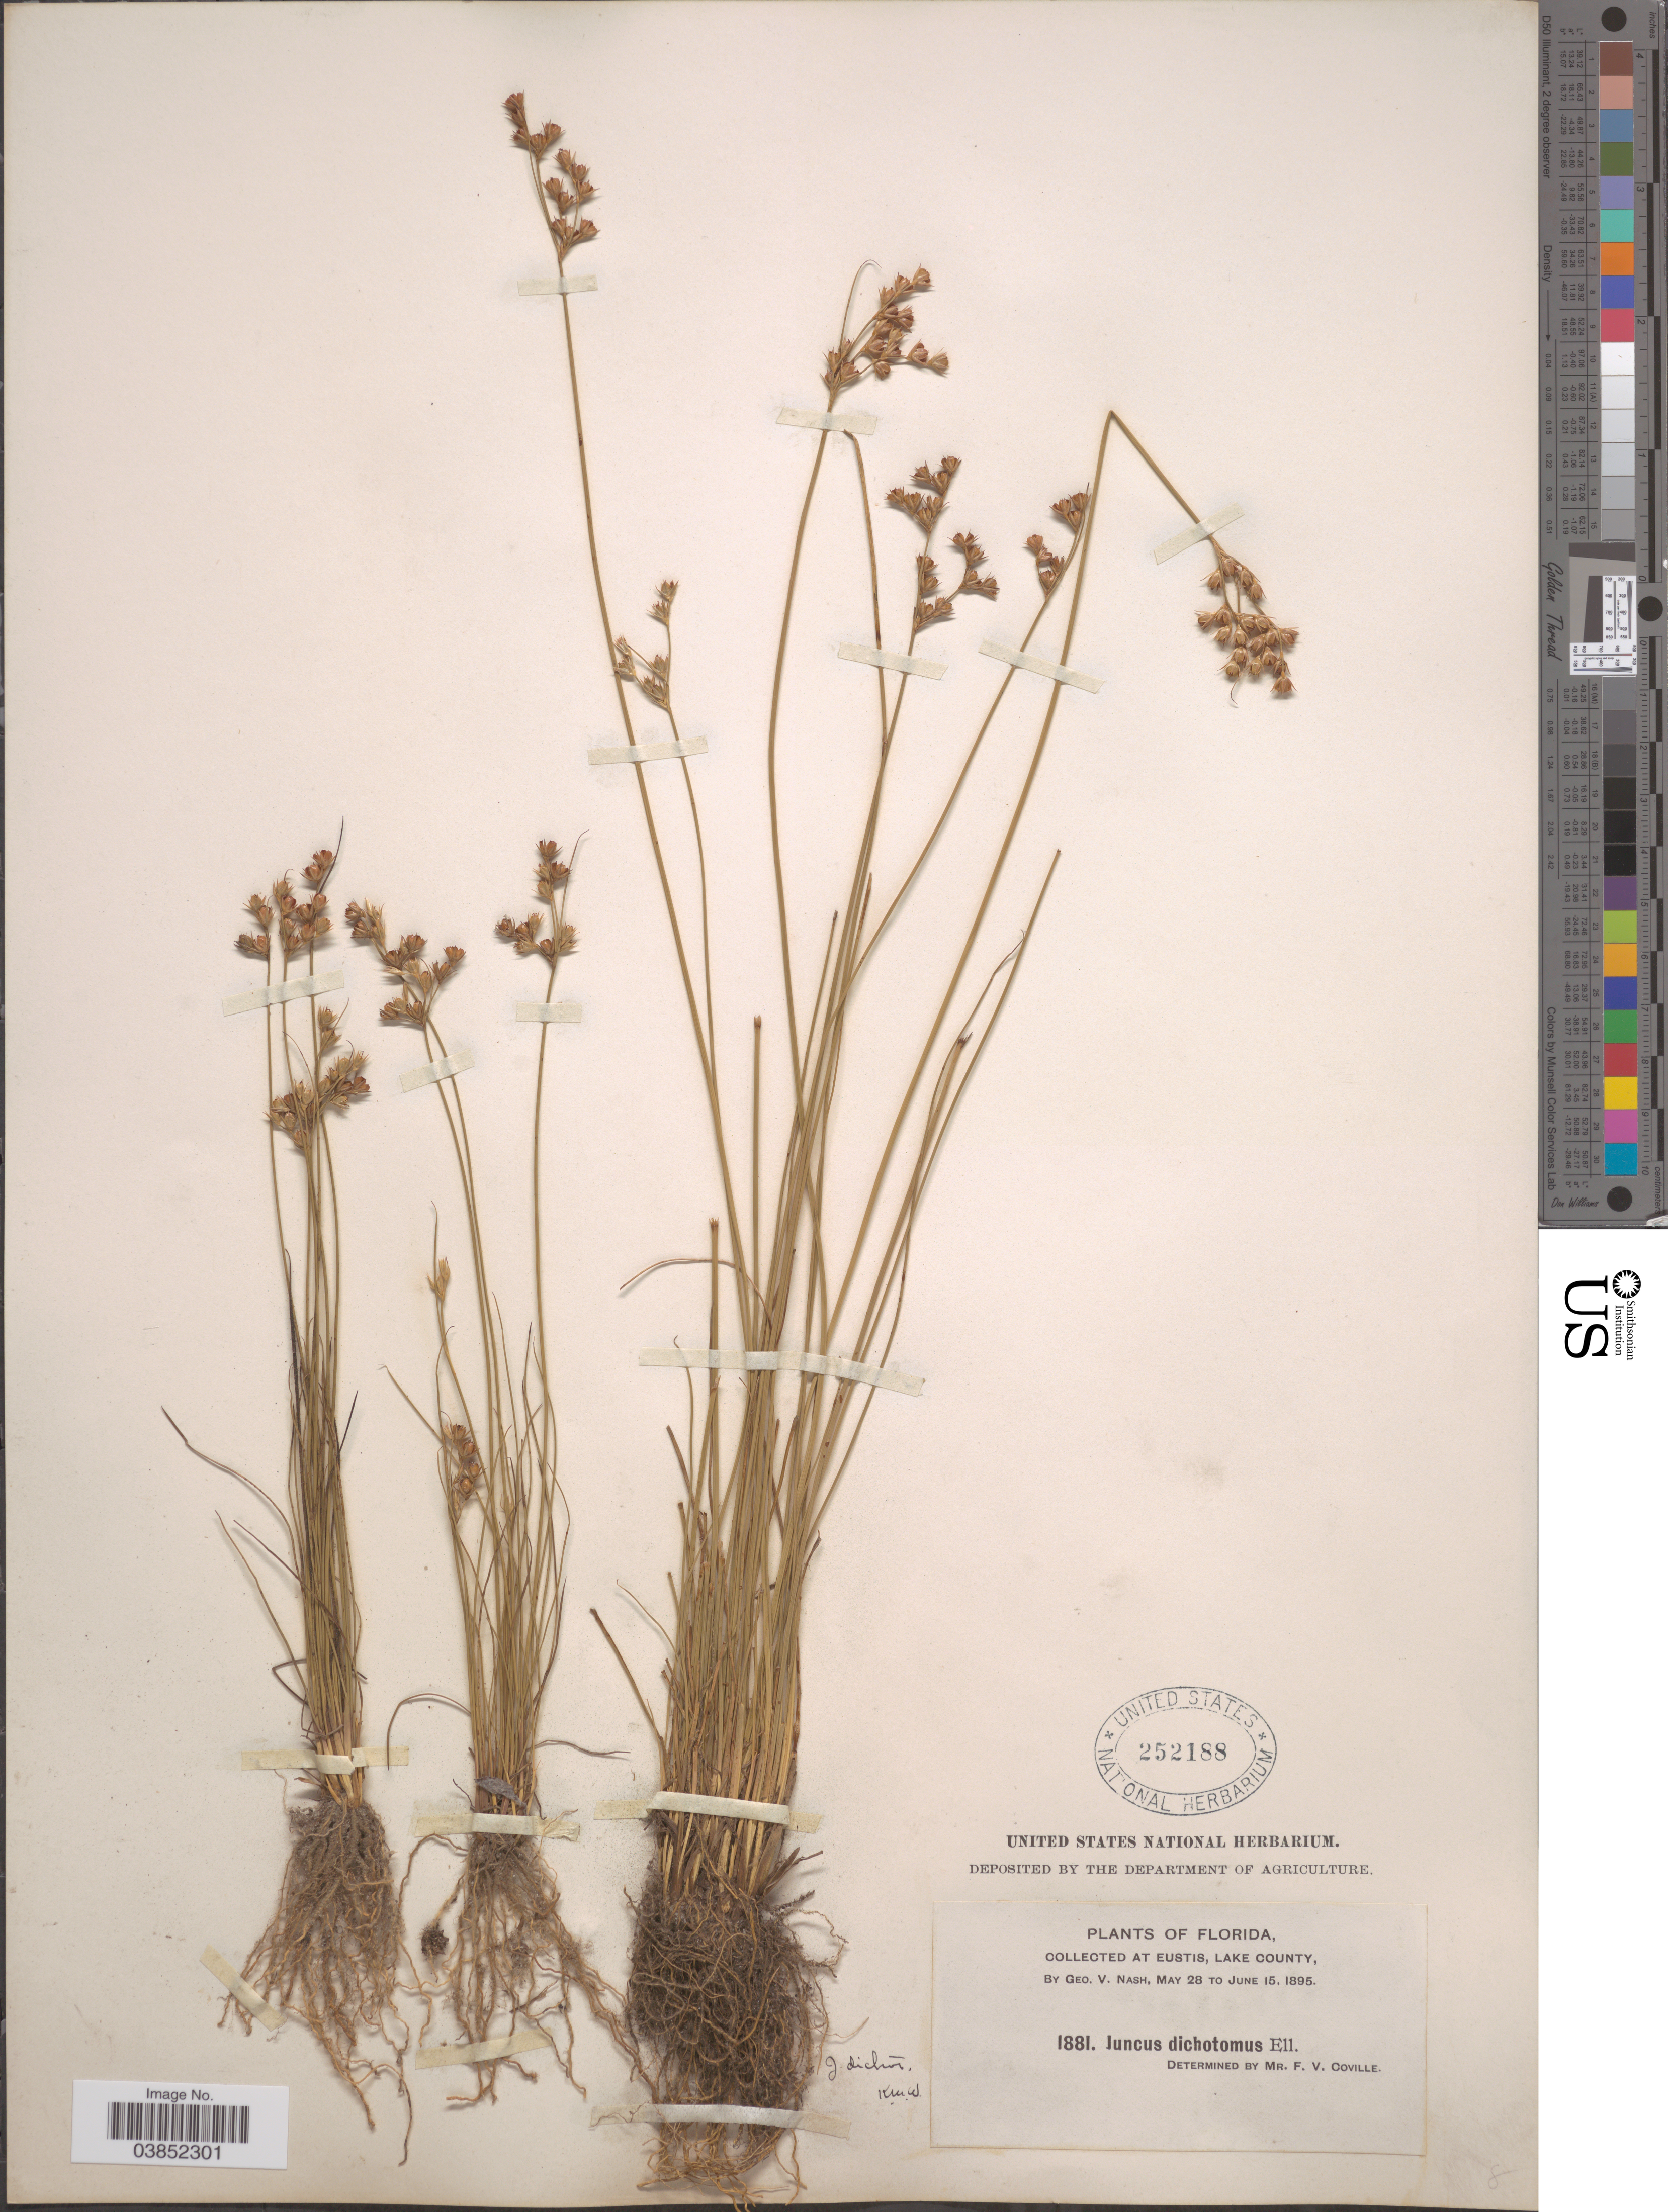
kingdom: Plantae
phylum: Tracheophyta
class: Liliopsida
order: Poales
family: Juncaceae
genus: Juncus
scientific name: Juncus dichotomus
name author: Elliott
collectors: G. V. Nash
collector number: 1881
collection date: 1895-05-28/1895-06-15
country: United States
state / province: Florida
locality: At Eustis, Lake County.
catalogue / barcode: US 252188